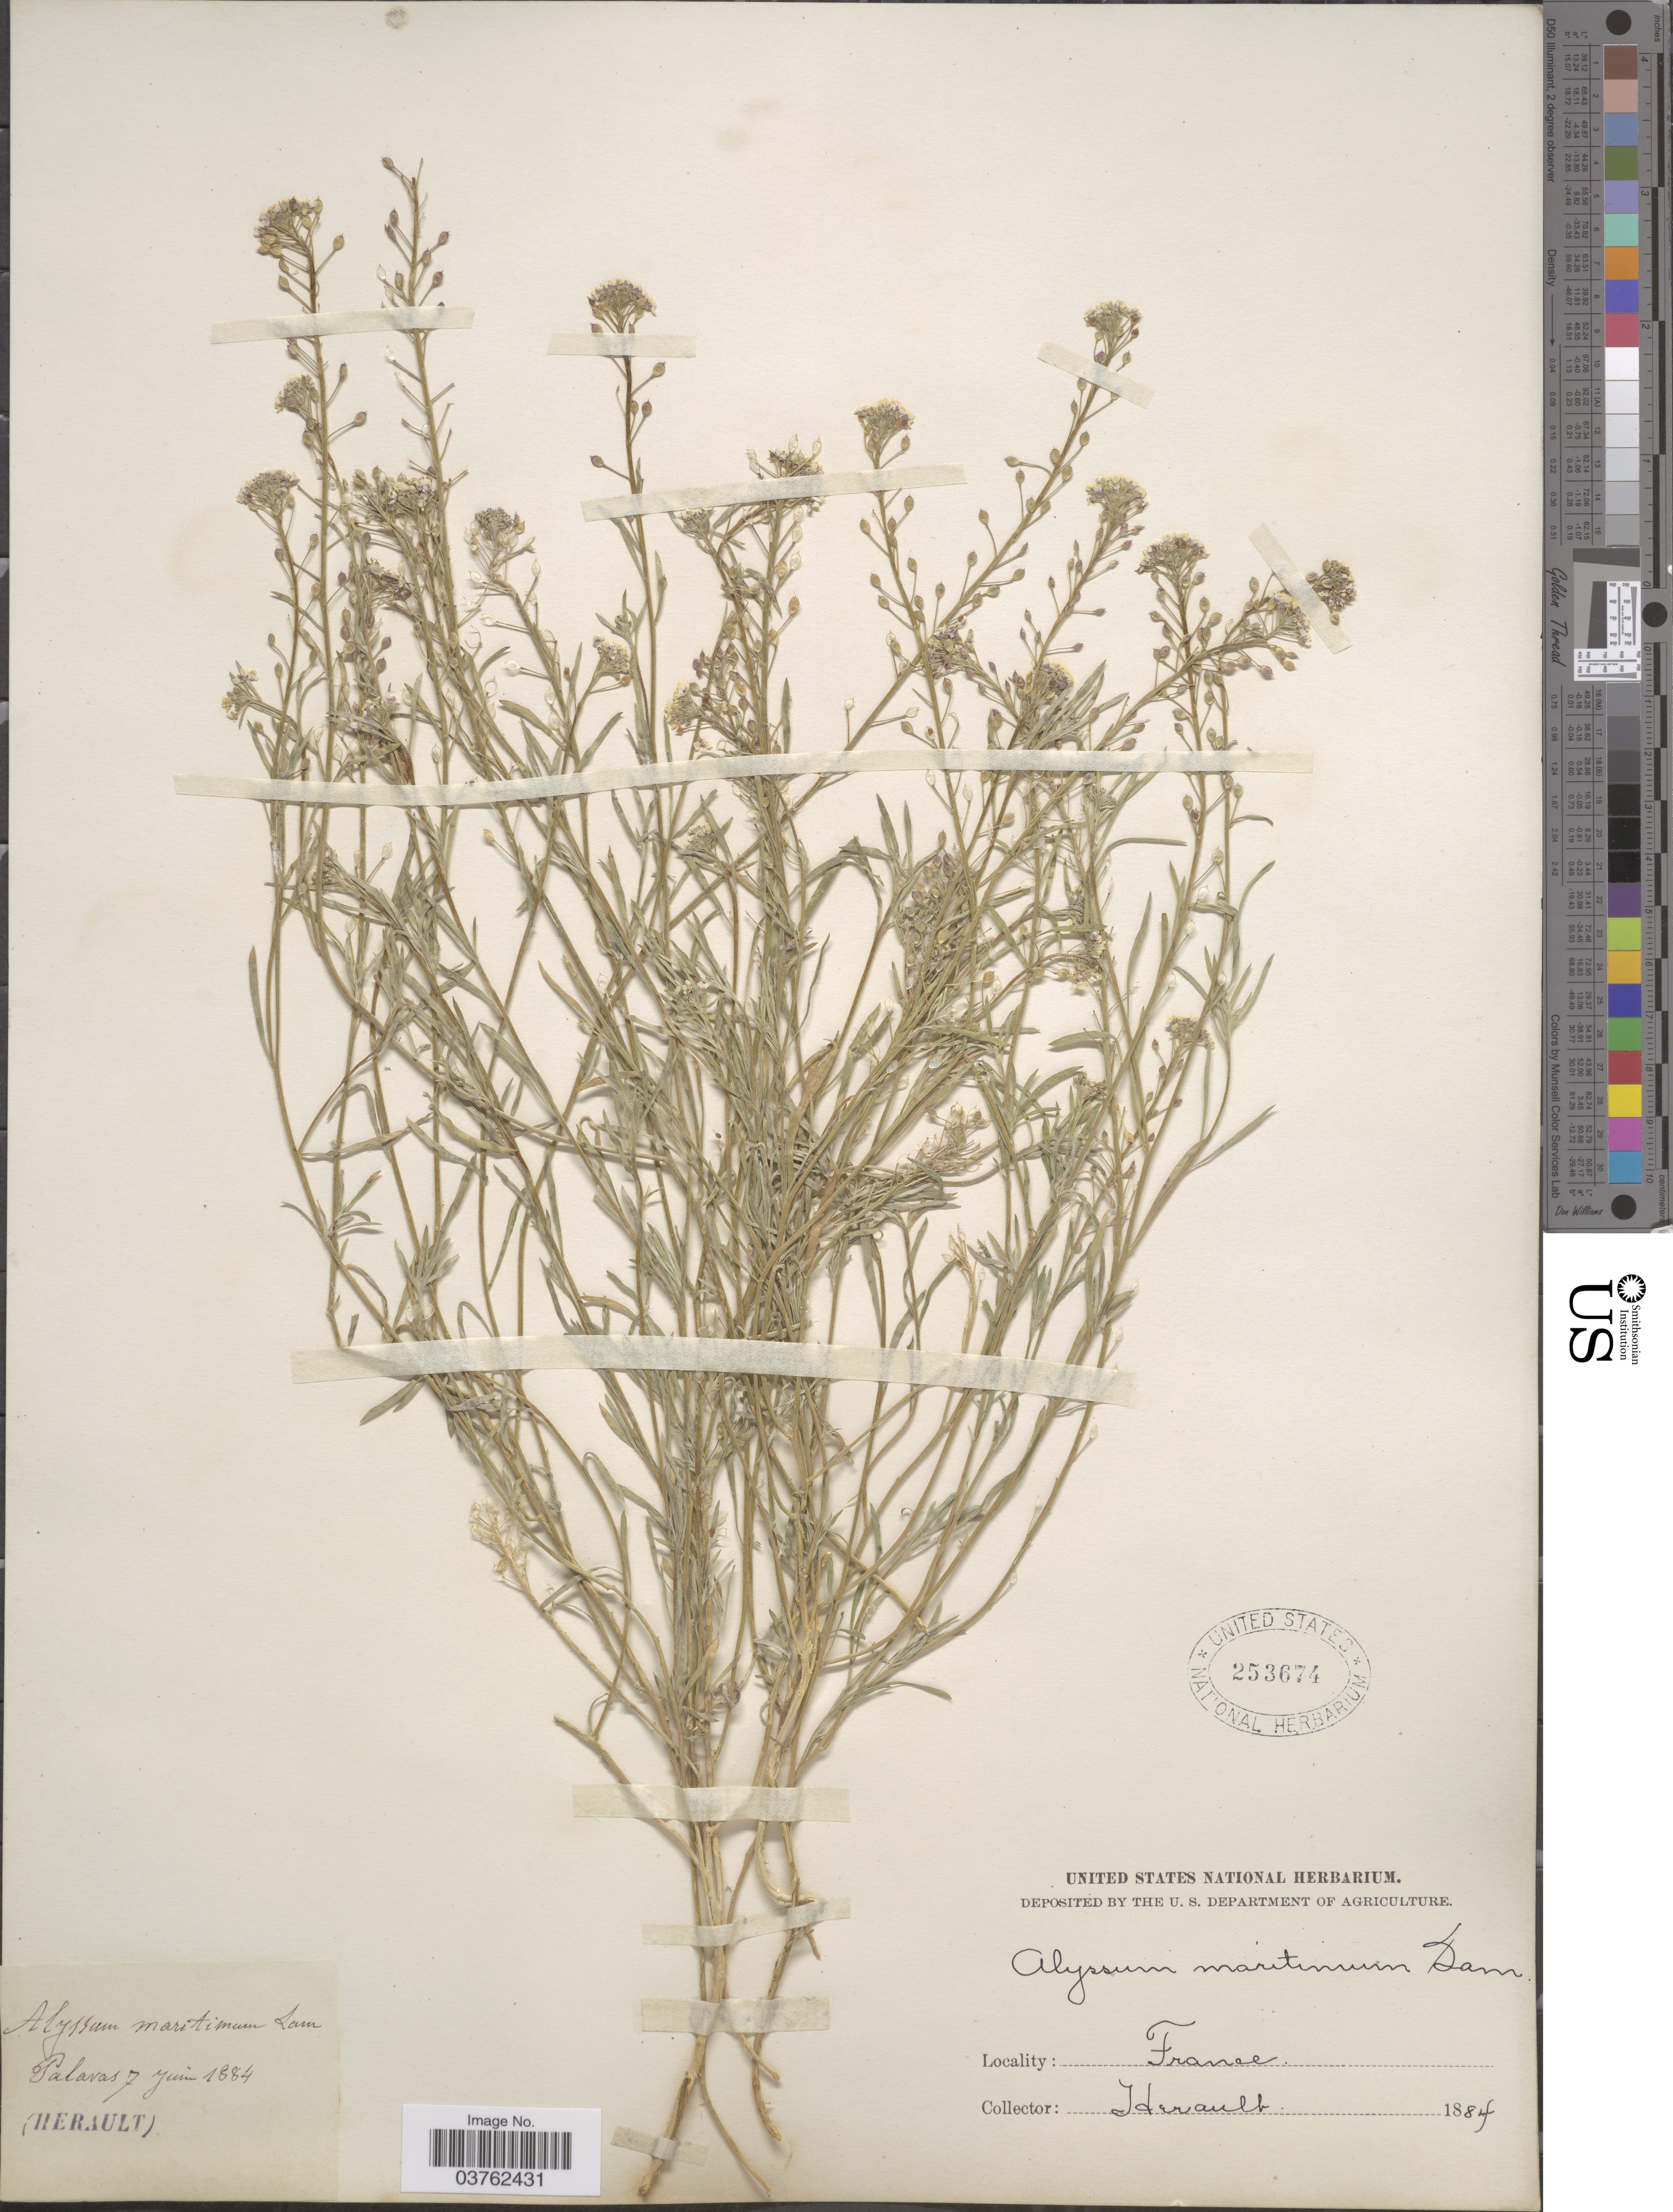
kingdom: Plantae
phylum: Tracheophyta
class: Magnoliopsida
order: Brassicales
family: Brassicaceae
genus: Lobularia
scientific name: Lobularia maritima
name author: (L.) Desv.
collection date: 1884-06-07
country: France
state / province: Occitanie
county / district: Hérault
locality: Palavas. (Herault).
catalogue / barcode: US 253674